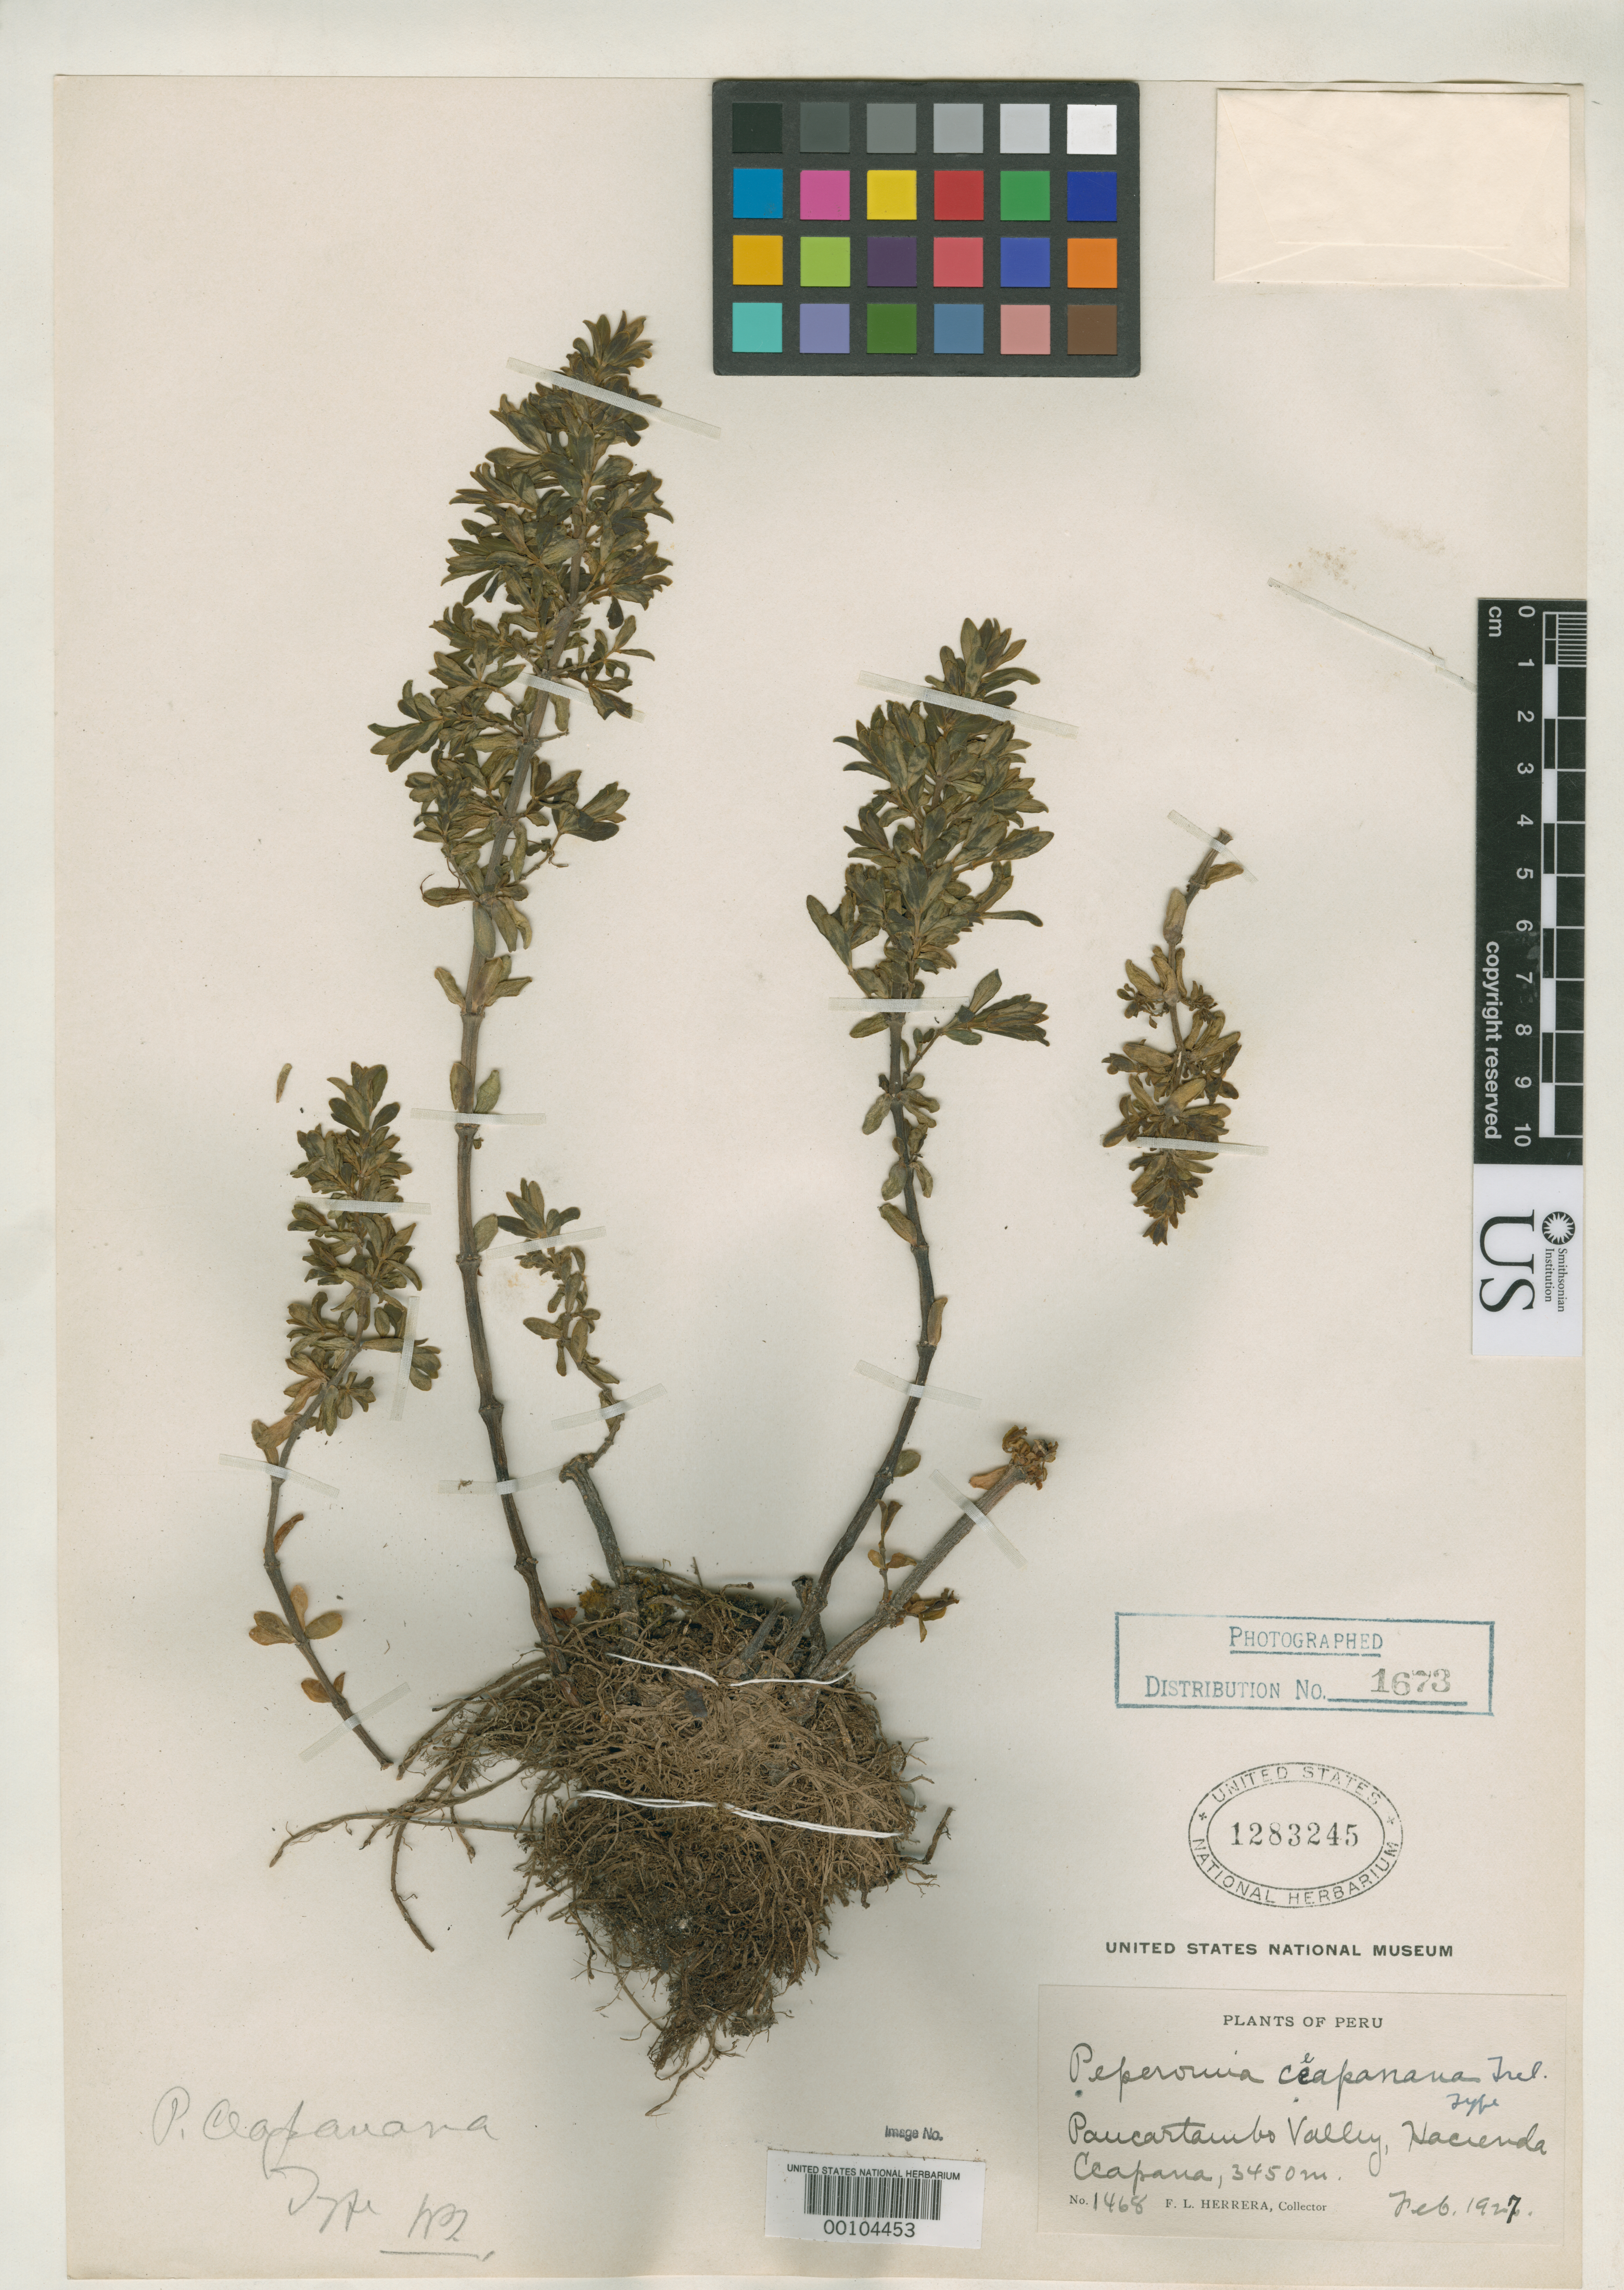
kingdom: Plantae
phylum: Tracheophyta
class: Magnoliopsida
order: Piperales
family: Piperaceae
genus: Peperomia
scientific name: Peperomia ceapanana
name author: Trel.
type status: Holotype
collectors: F. L. Herrera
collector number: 1468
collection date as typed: Feb 1927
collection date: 1927-02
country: Peru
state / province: Junín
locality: Paucartambo Valley, Hacienda Capana.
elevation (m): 3450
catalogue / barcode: US 1283245